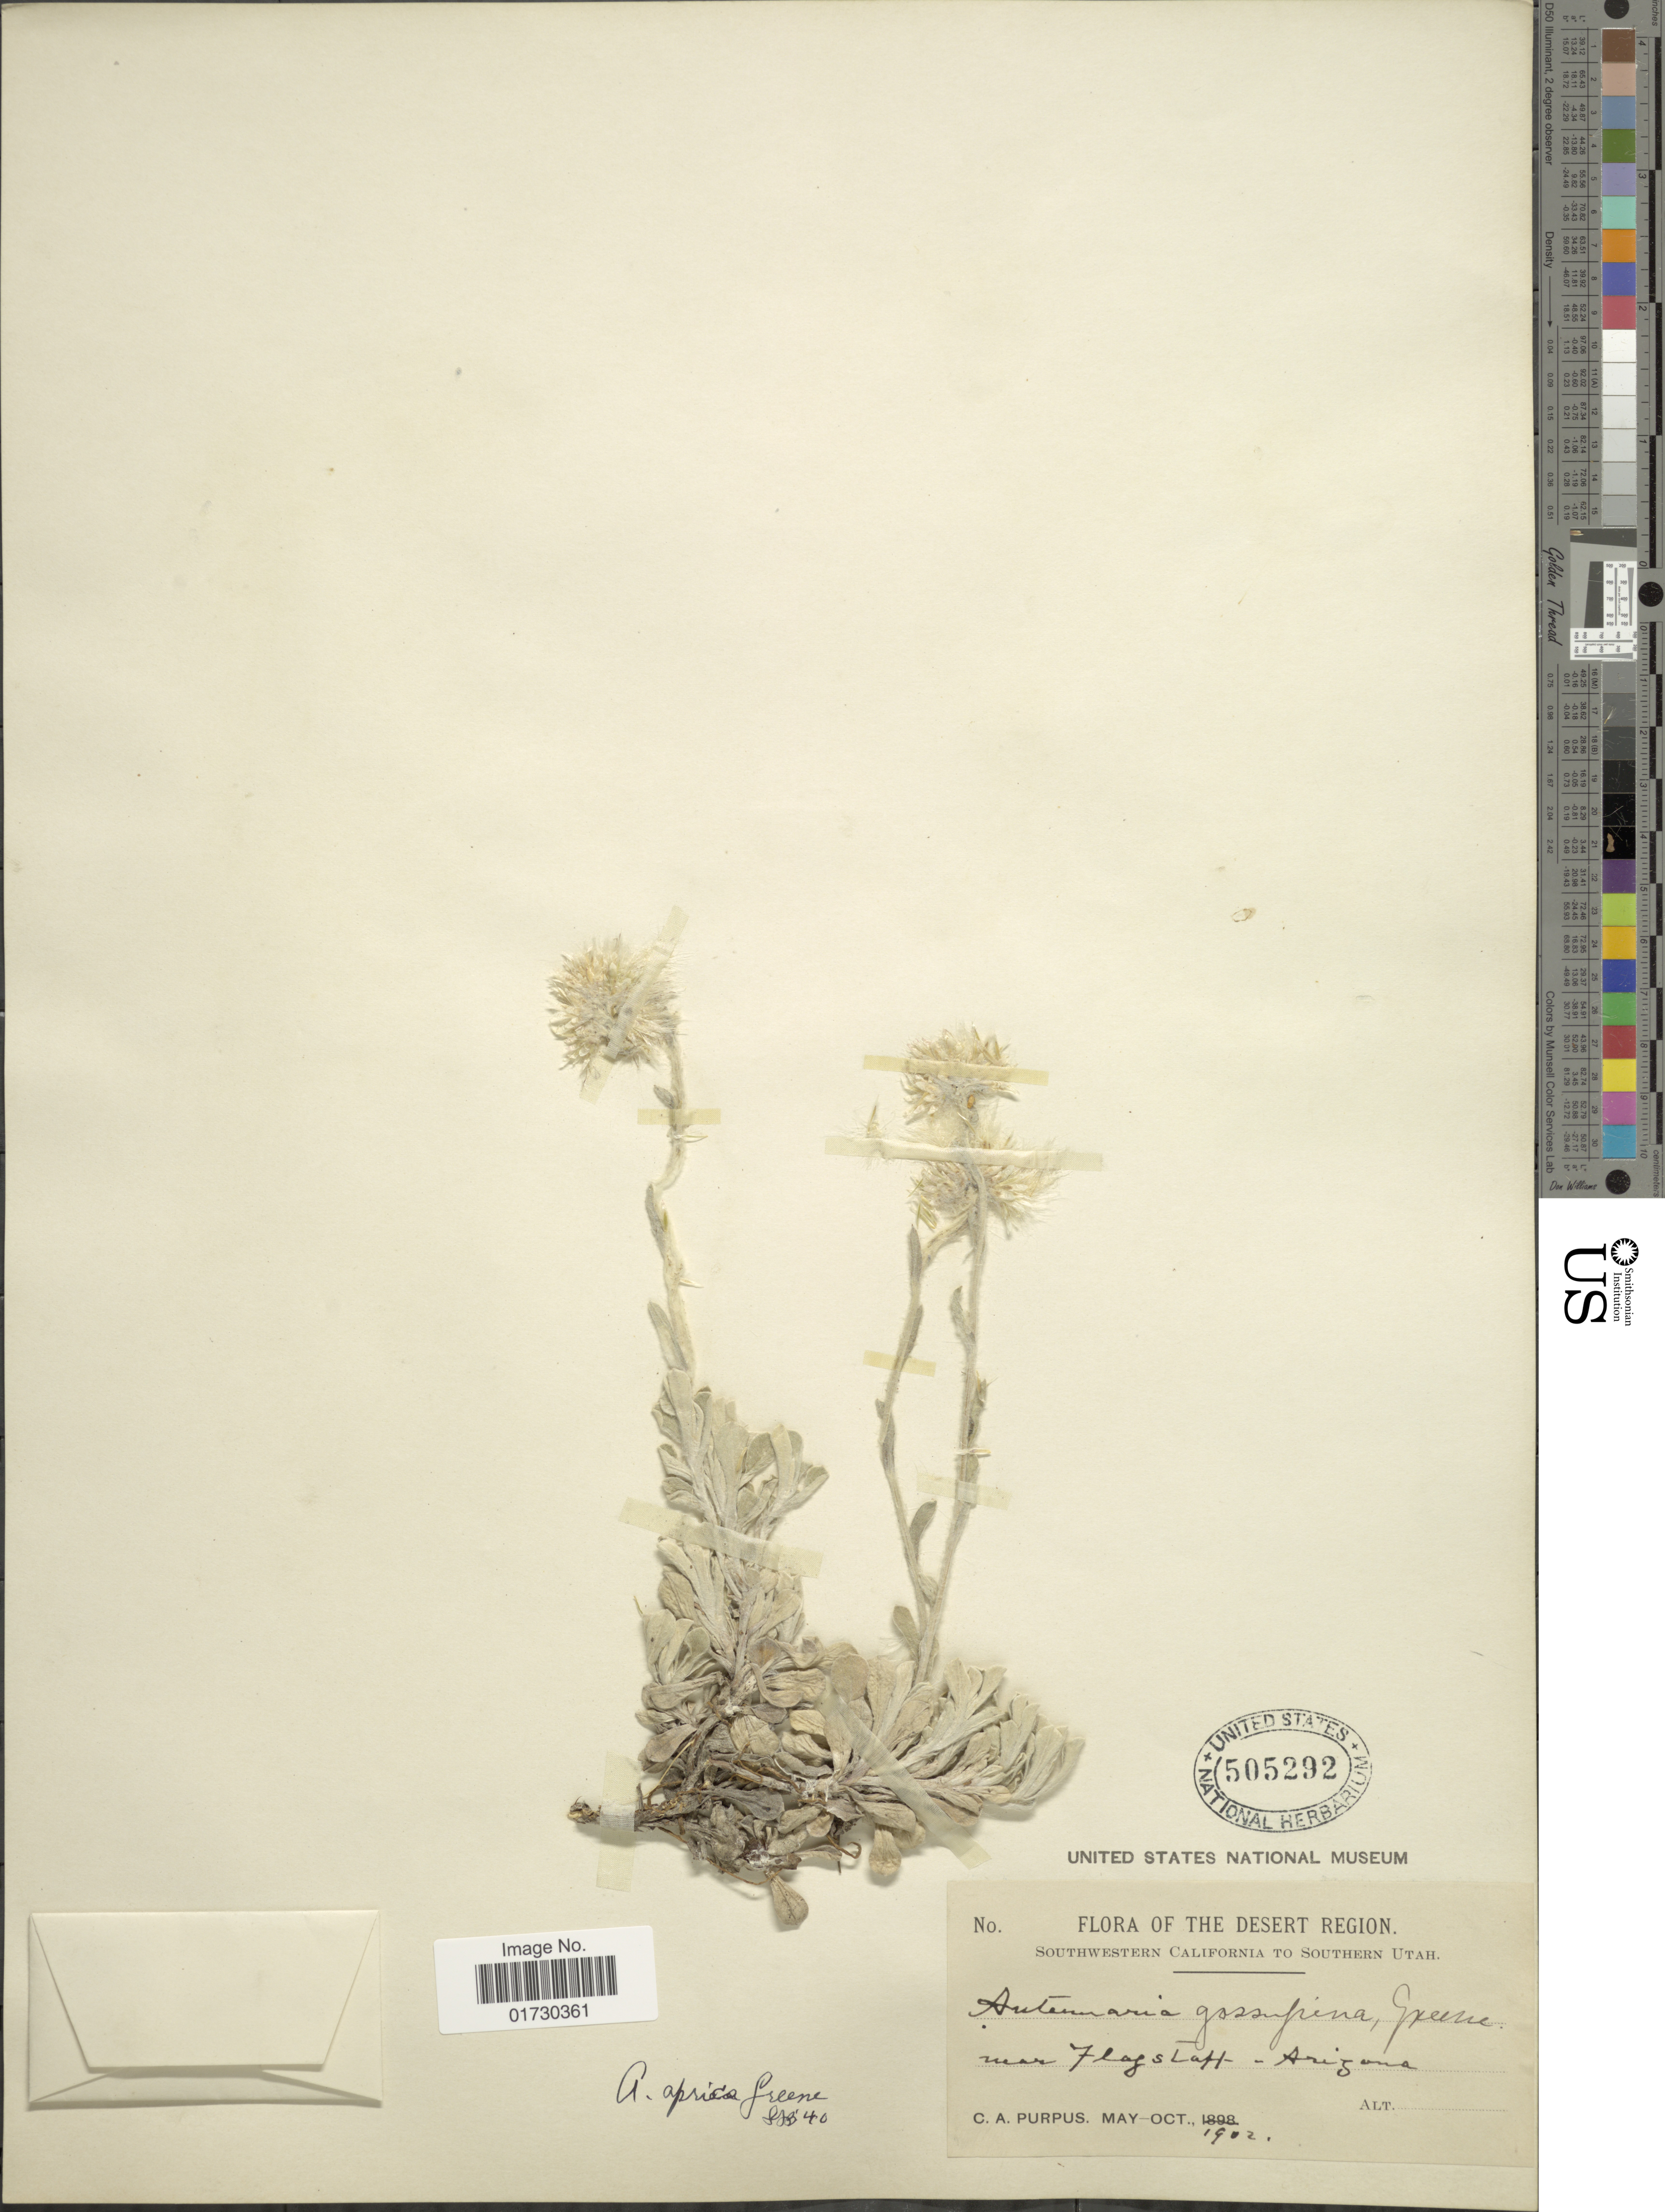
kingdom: Plantae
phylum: Tracheophyta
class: Magnoliopsida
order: Asterales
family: Asteraceae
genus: Antennaria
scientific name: Antennaria aprica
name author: Greene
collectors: C. A. Purpus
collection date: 1902-05/1902-10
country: United States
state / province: Arizona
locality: The Desert Region, Near Flagstaff, Arizona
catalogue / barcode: US 505292